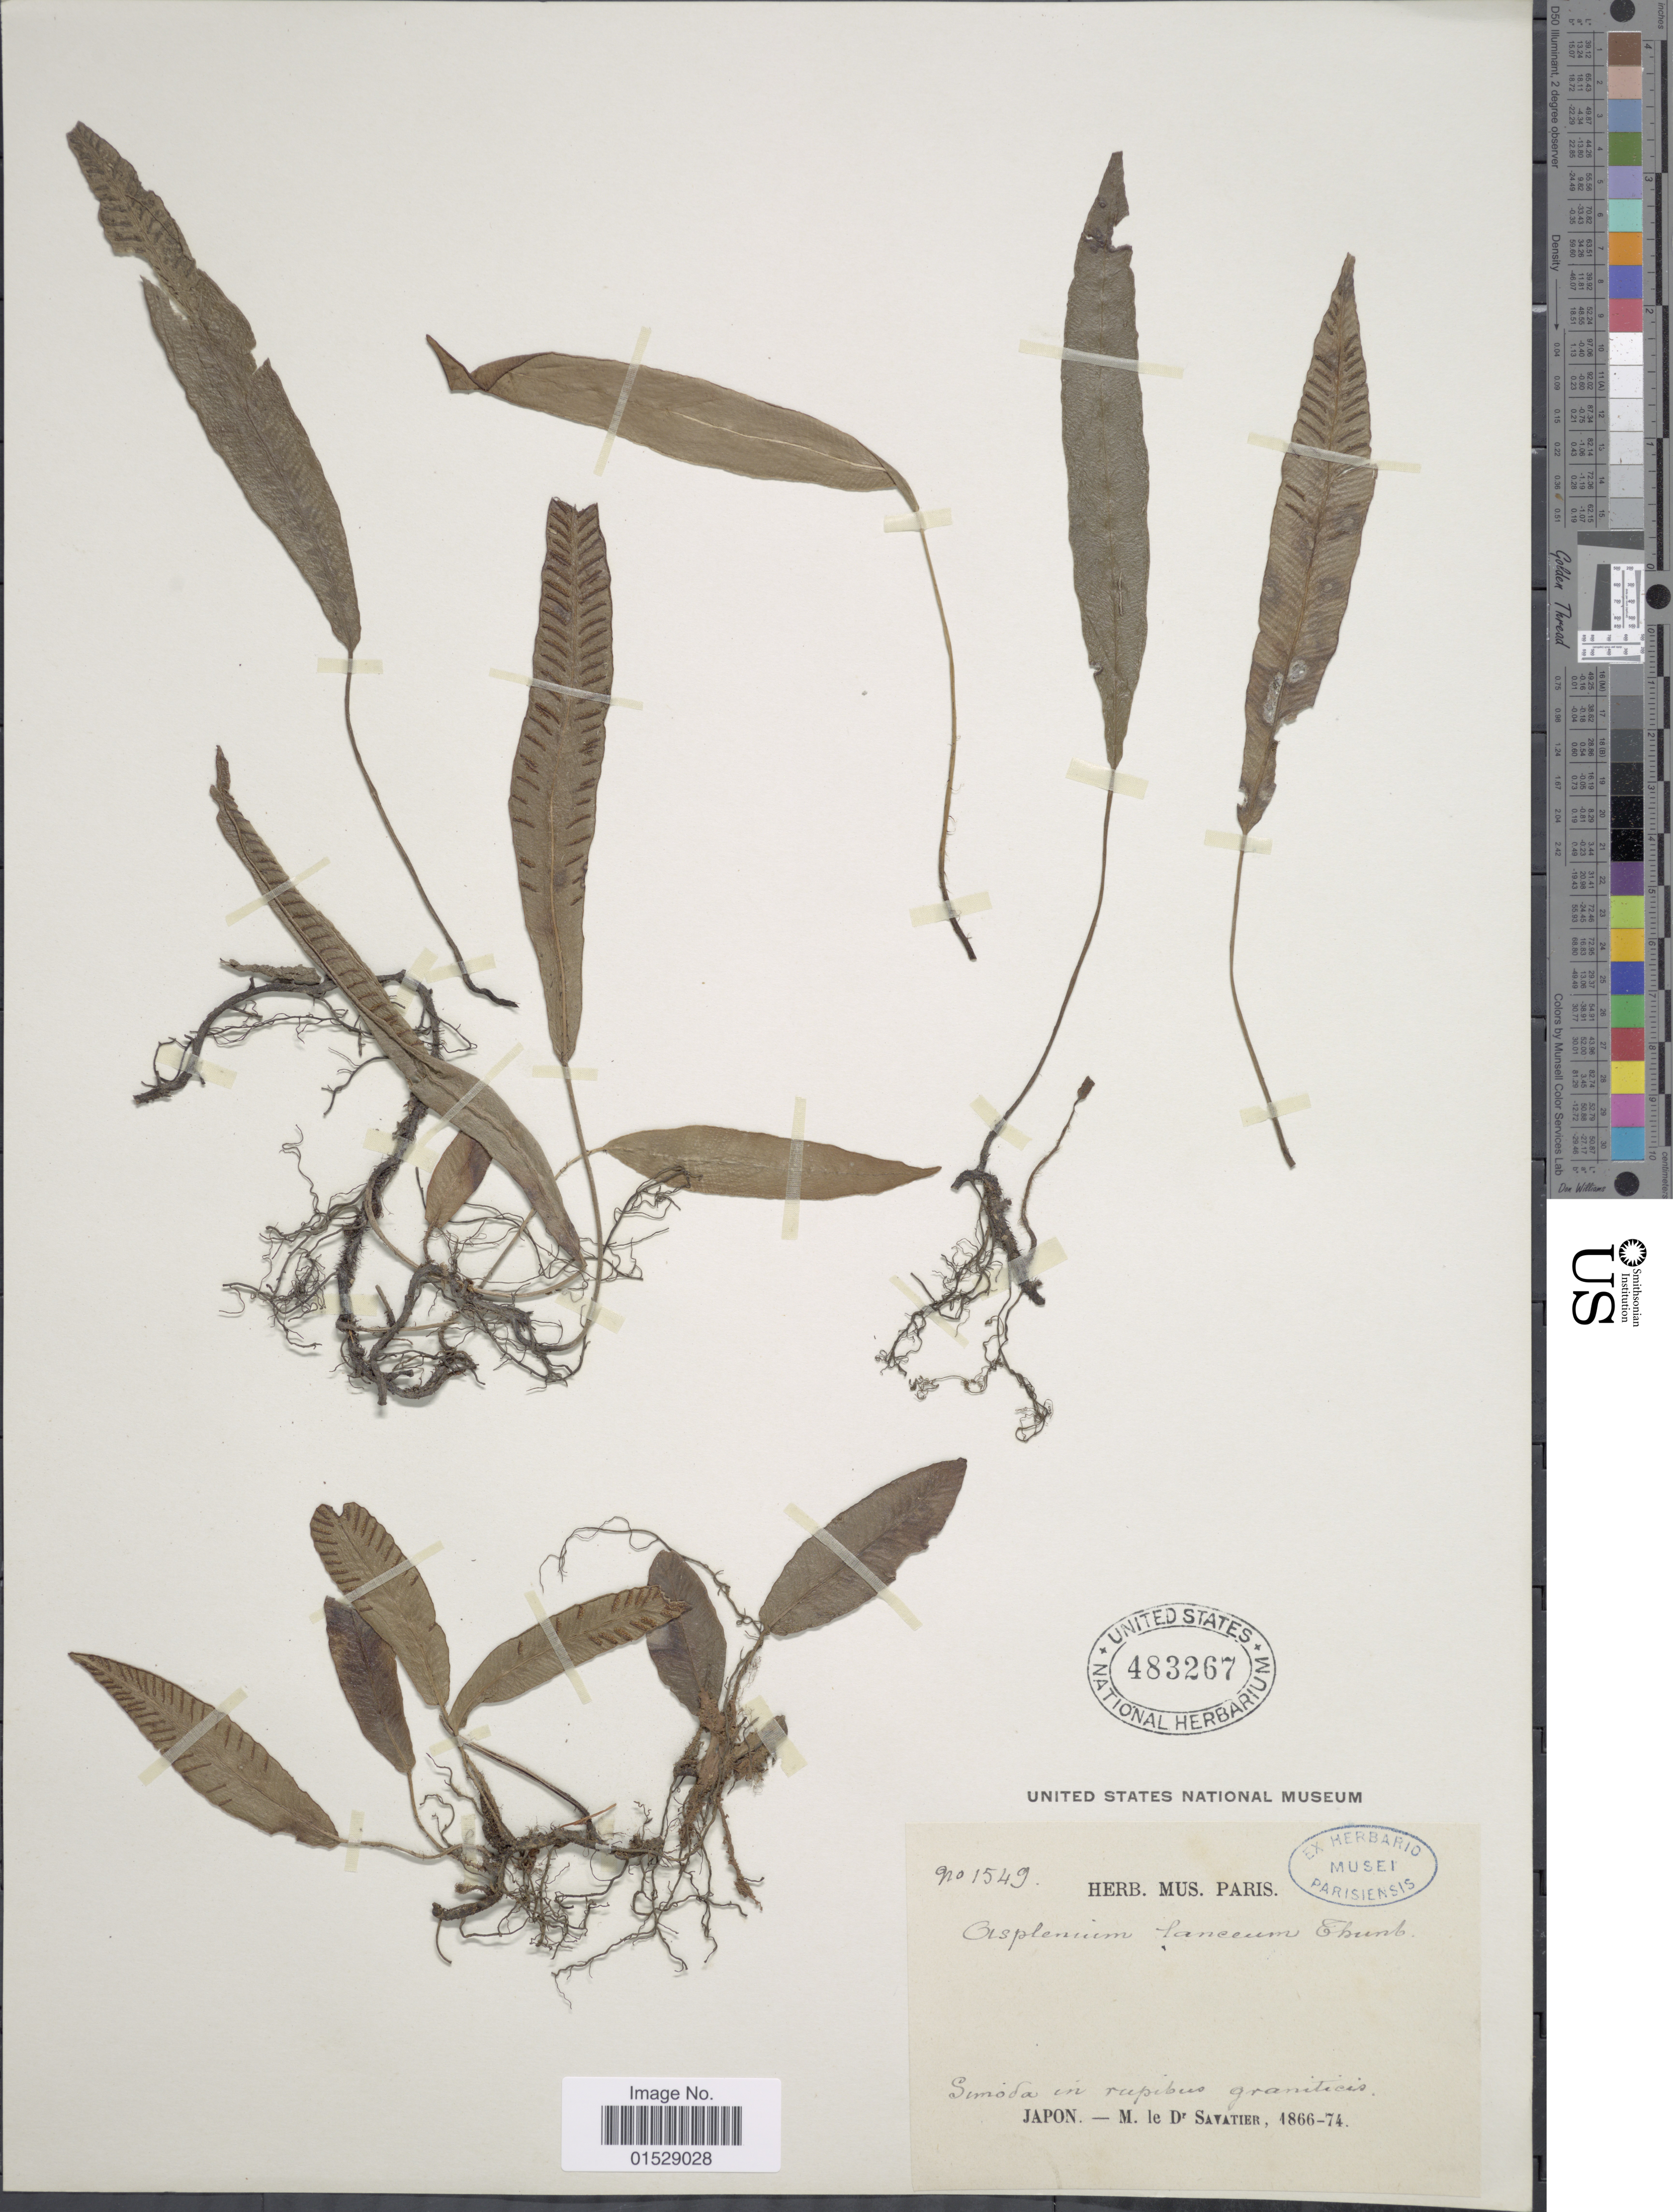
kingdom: Plantae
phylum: Tracheophyta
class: Polypodiopsida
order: Polypodiales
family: Athyriaceae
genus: Deparia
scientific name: Deparia lancea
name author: (Thunb.) Fraser-Jenk.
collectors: Savatier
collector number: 1549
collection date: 1866/1874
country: Japan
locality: Simoda in rupibus graniticis, Japon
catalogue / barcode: US 483267